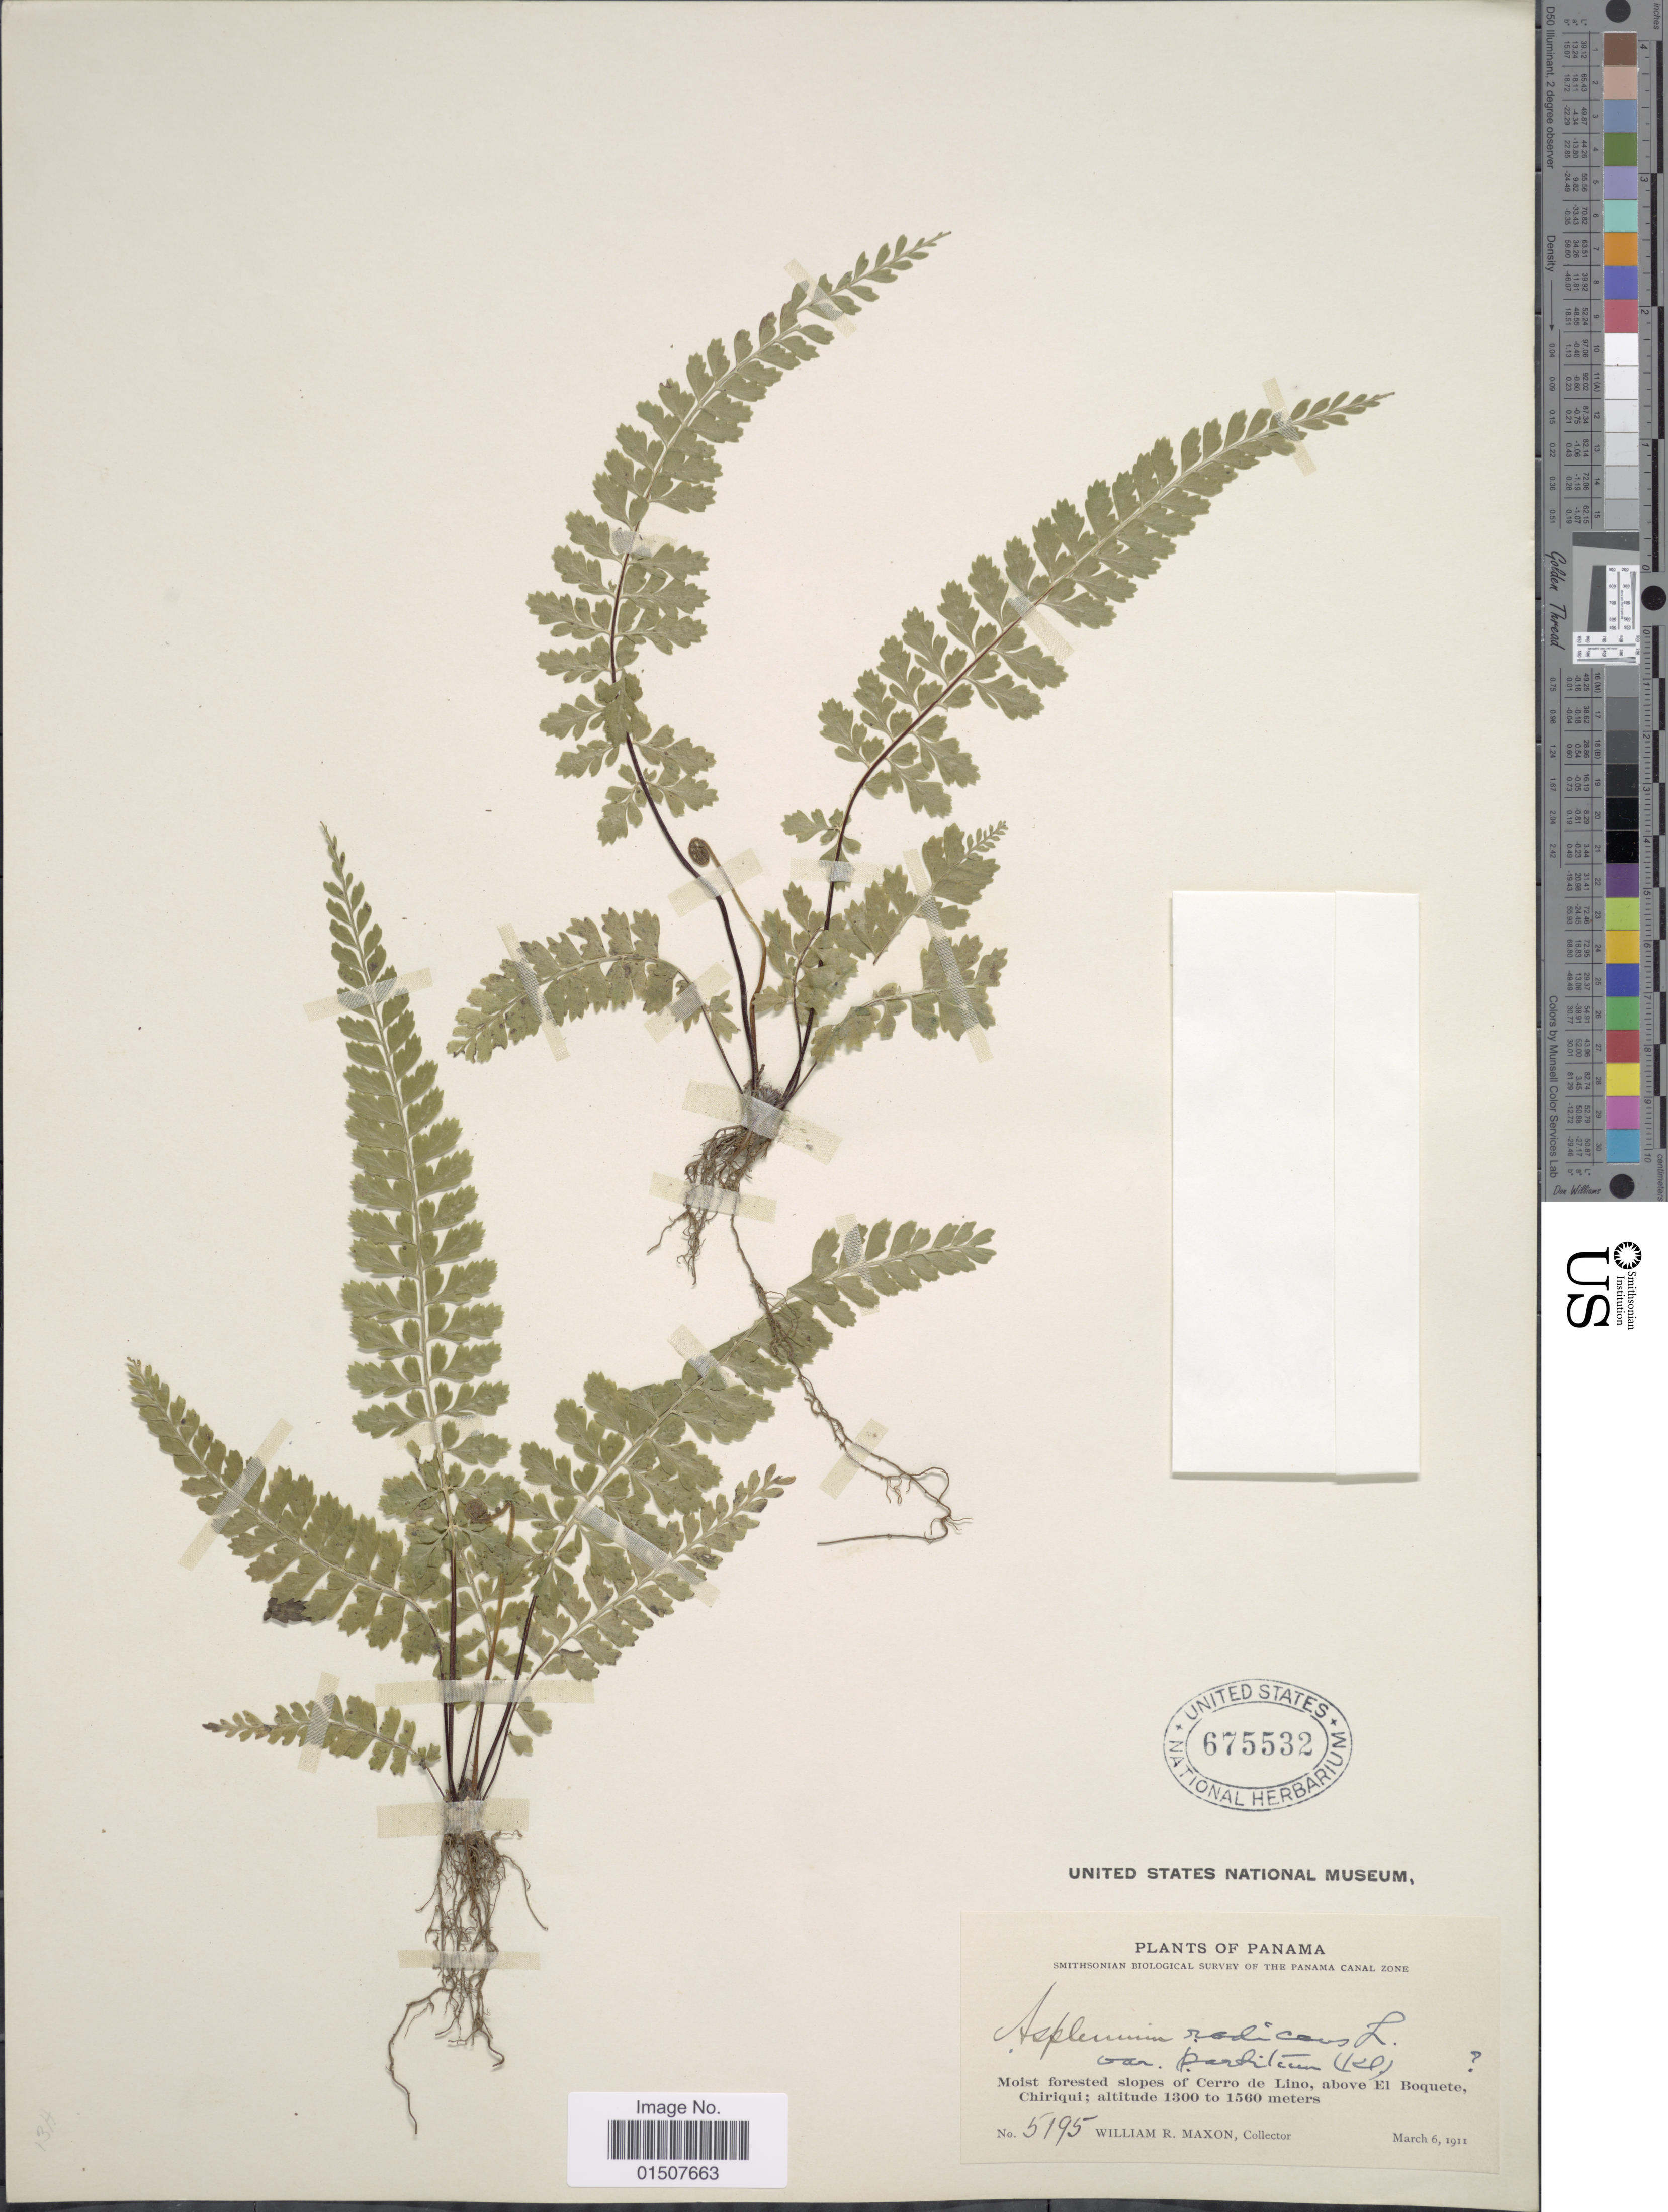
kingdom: Plantae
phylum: Tracheophyta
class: Polypodiopsida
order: Polypodiales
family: Aspleniaceae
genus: Asplenium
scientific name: Asplenium radicans var. partitum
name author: (Klotzsch) Hieron.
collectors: W. R. Maxon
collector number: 5195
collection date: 1911-03-06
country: Panama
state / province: Chiriqui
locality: Moist forested slopes of Cerro de Lino, above El Boquete Chiriqui.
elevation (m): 1300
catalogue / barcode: US 675532